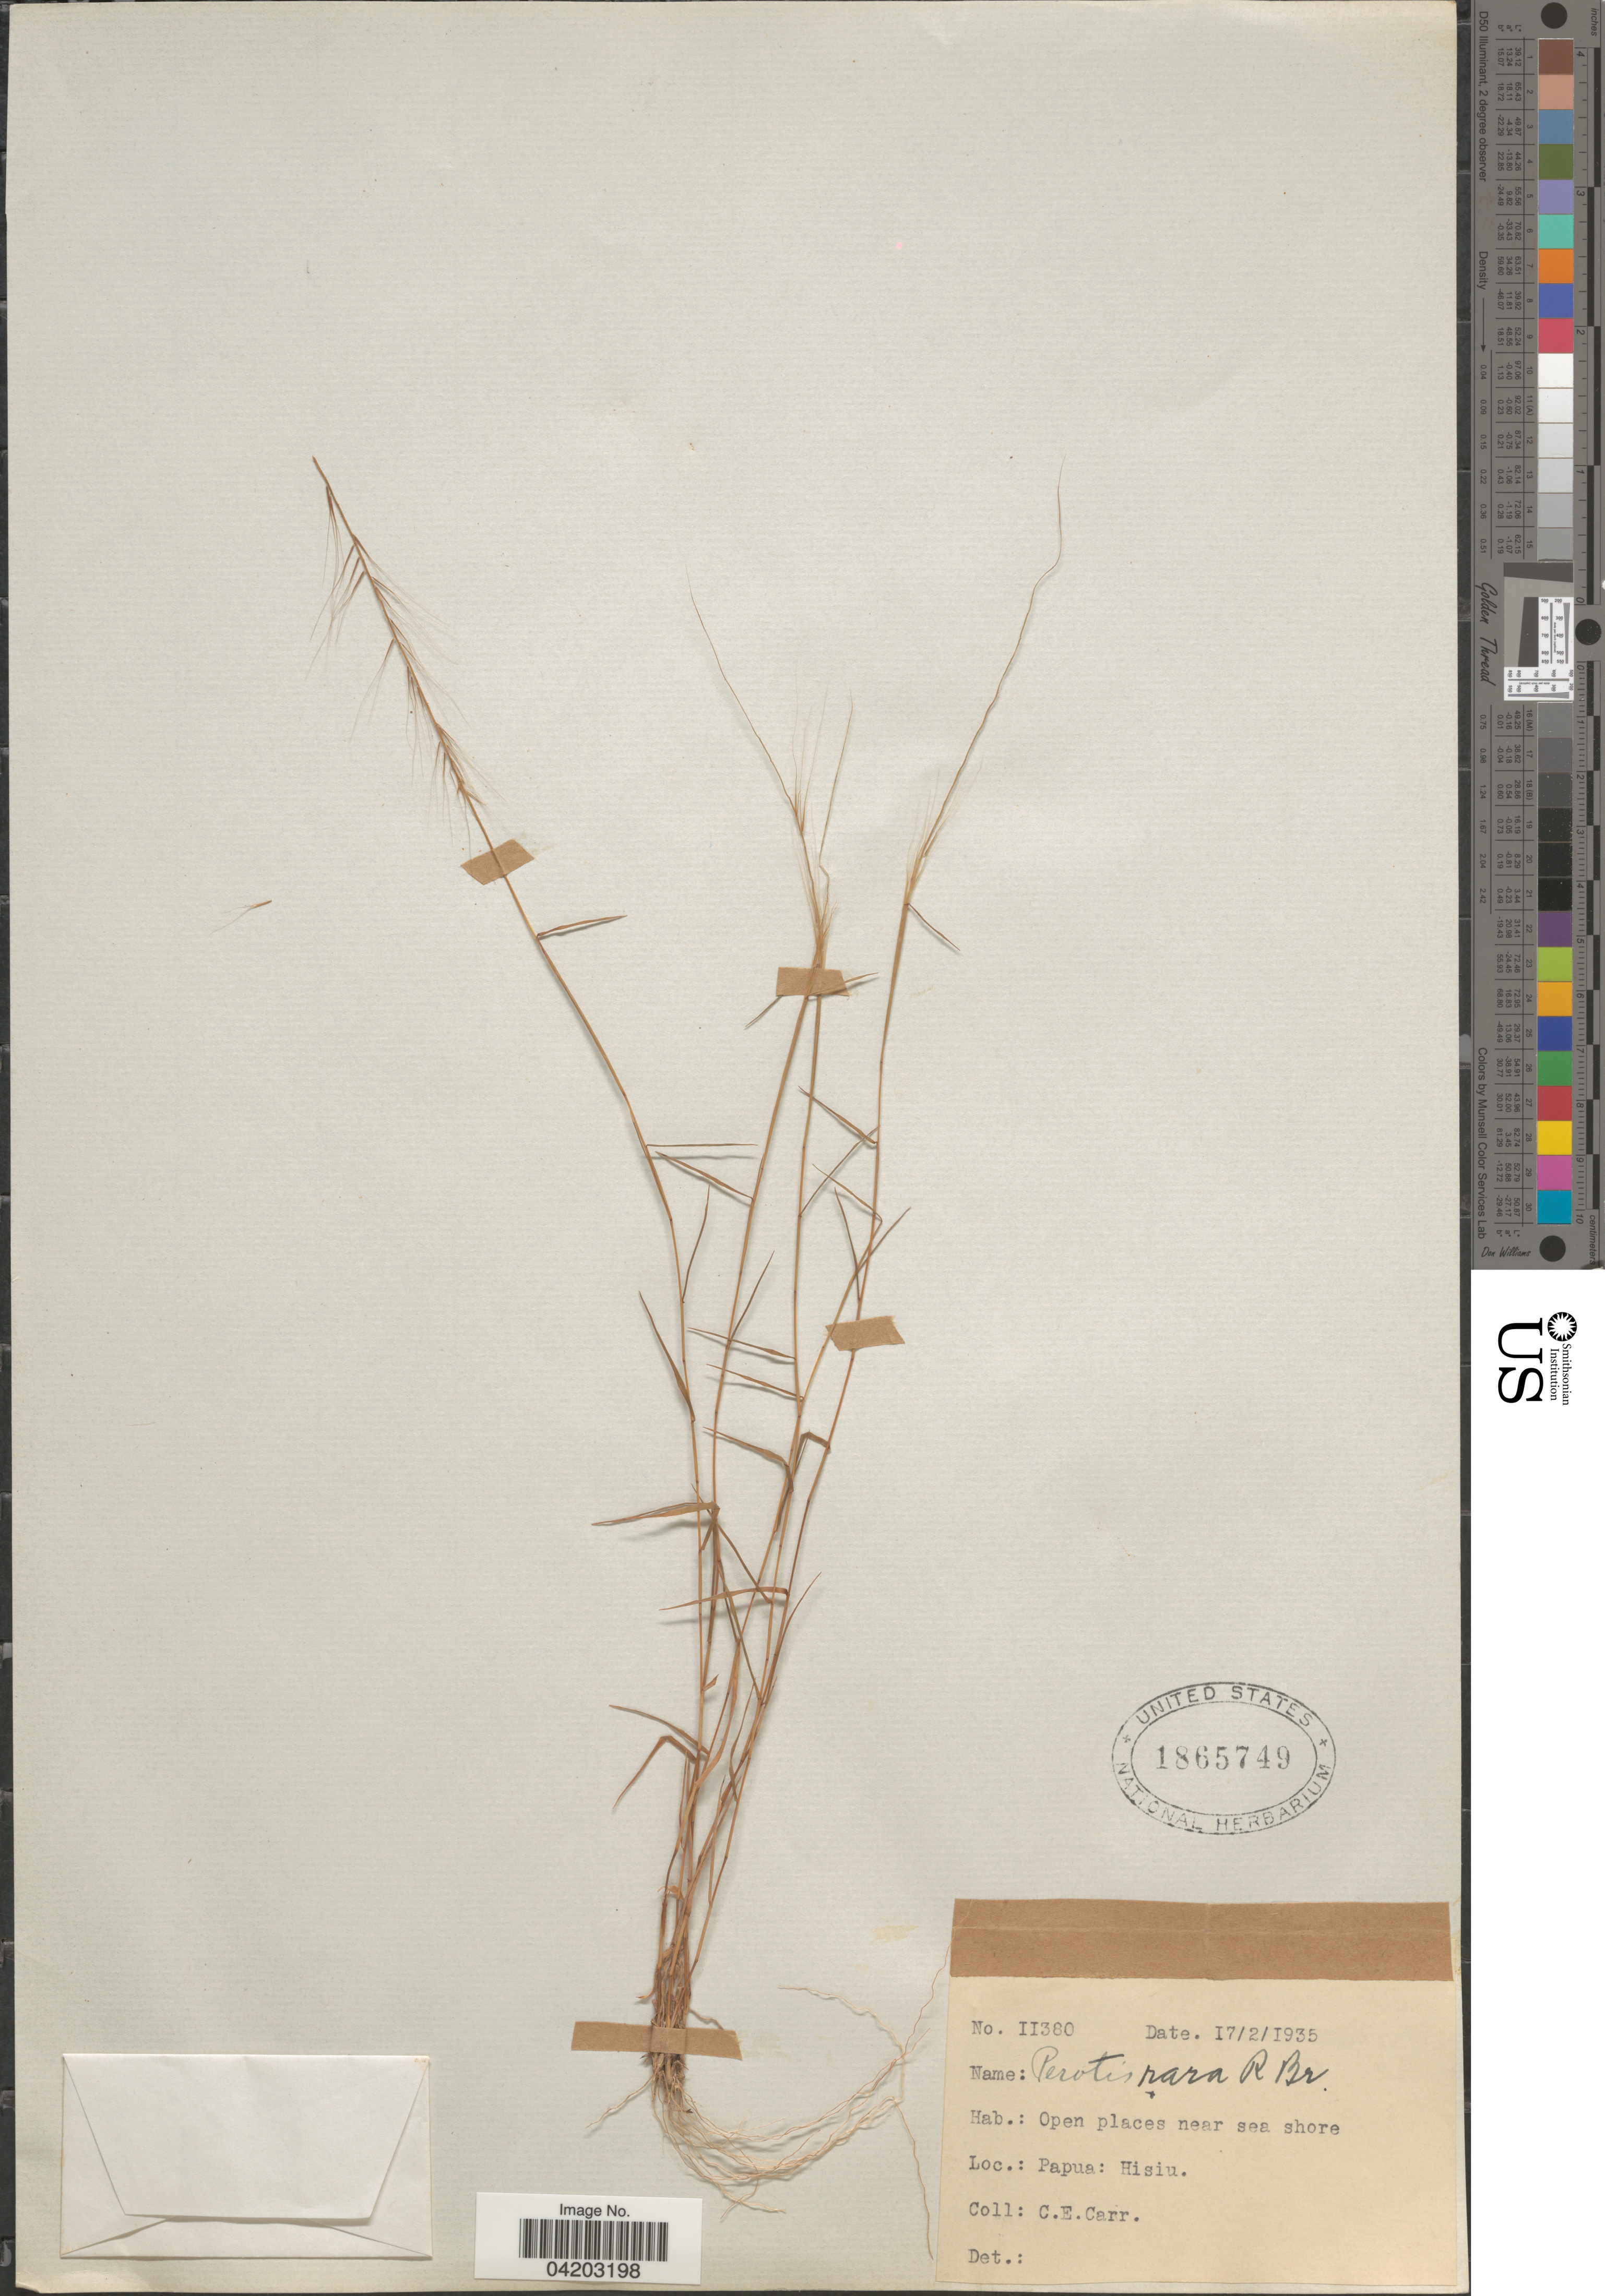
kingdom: Plantae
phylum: Tracheophyta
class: Liliopsida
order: Poales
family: Poaceae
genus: Perotis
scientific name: Perotis rara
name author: R. Br.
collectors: C. Carr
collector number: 11380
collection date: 1935-02-17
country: Indonesia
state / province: Papua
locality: Open places near sea shore. Hisiu.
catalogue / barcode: US 1865749